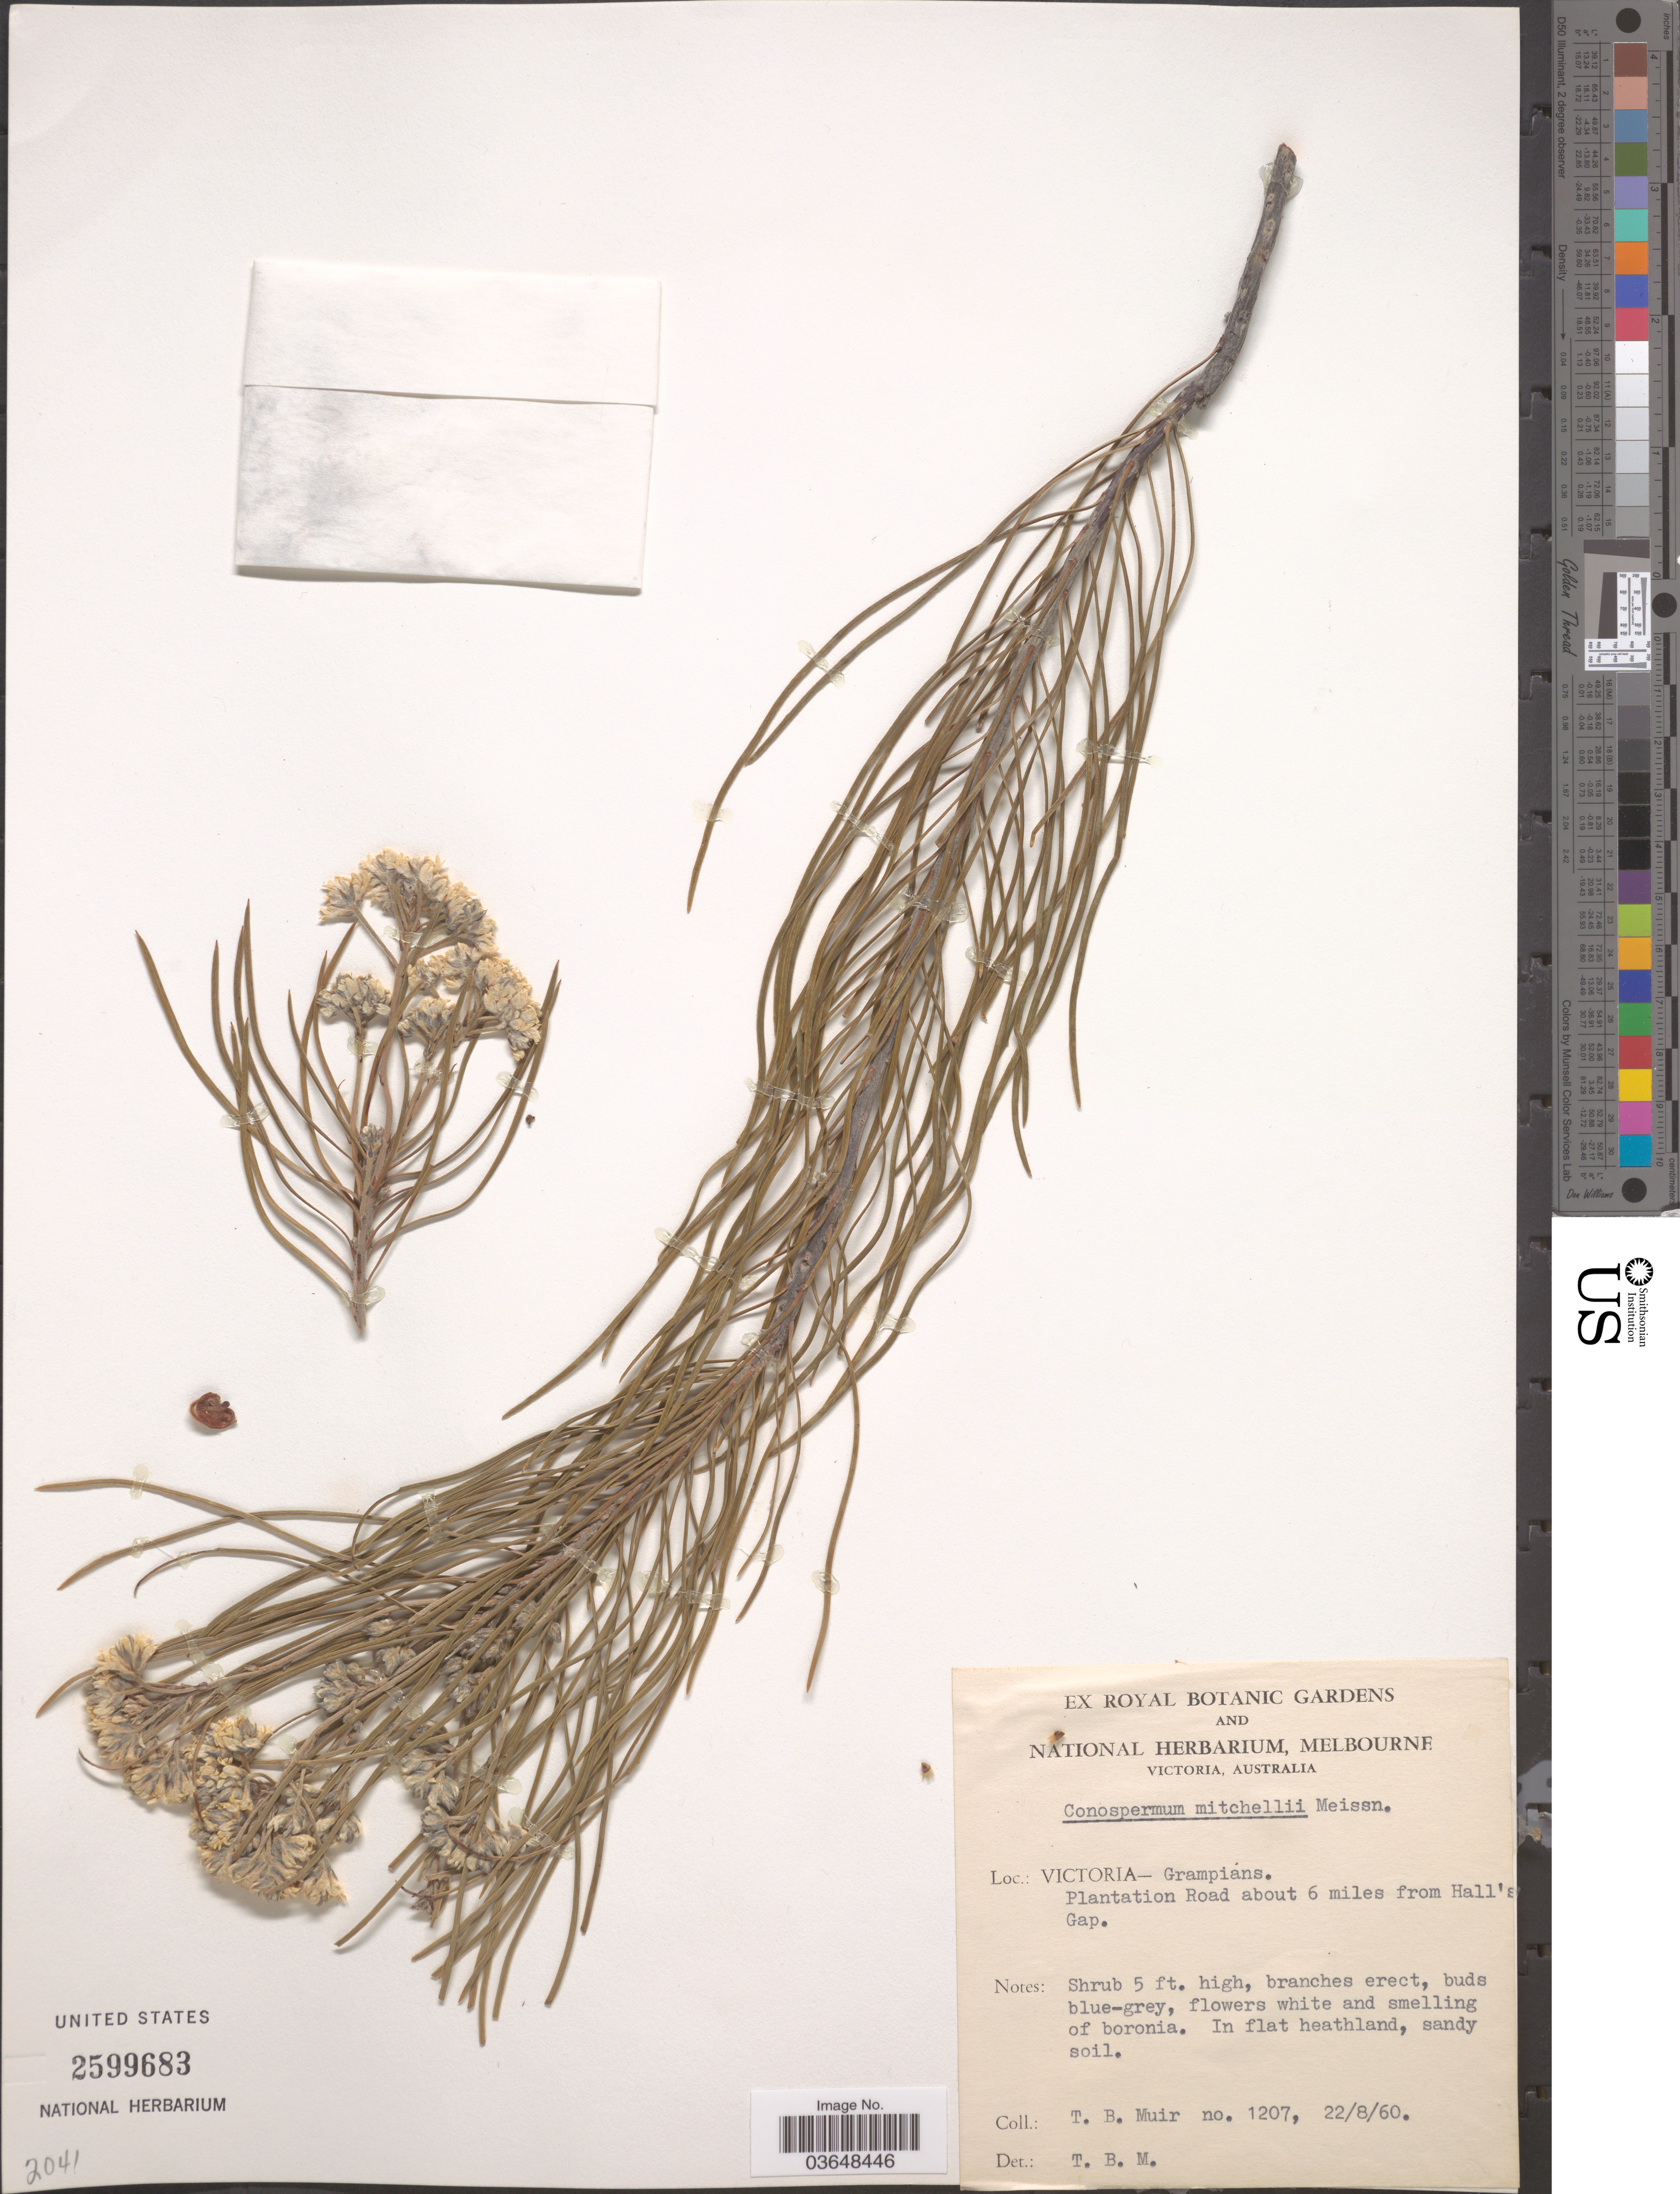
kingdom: Plantae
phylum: Tracheophyta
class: Magnoliopsida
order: Proteales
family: Proteaceae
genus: Conospermum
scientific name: Conospermum mitchellii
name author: Meisn.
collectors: T. Muir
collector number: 1207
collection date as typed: Transcribed d/m/y: 22/8/60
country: Australia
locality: Victoria - Grampians. Plantation Road about 6 miles from Hall's Gap.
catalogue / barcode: US 2599683